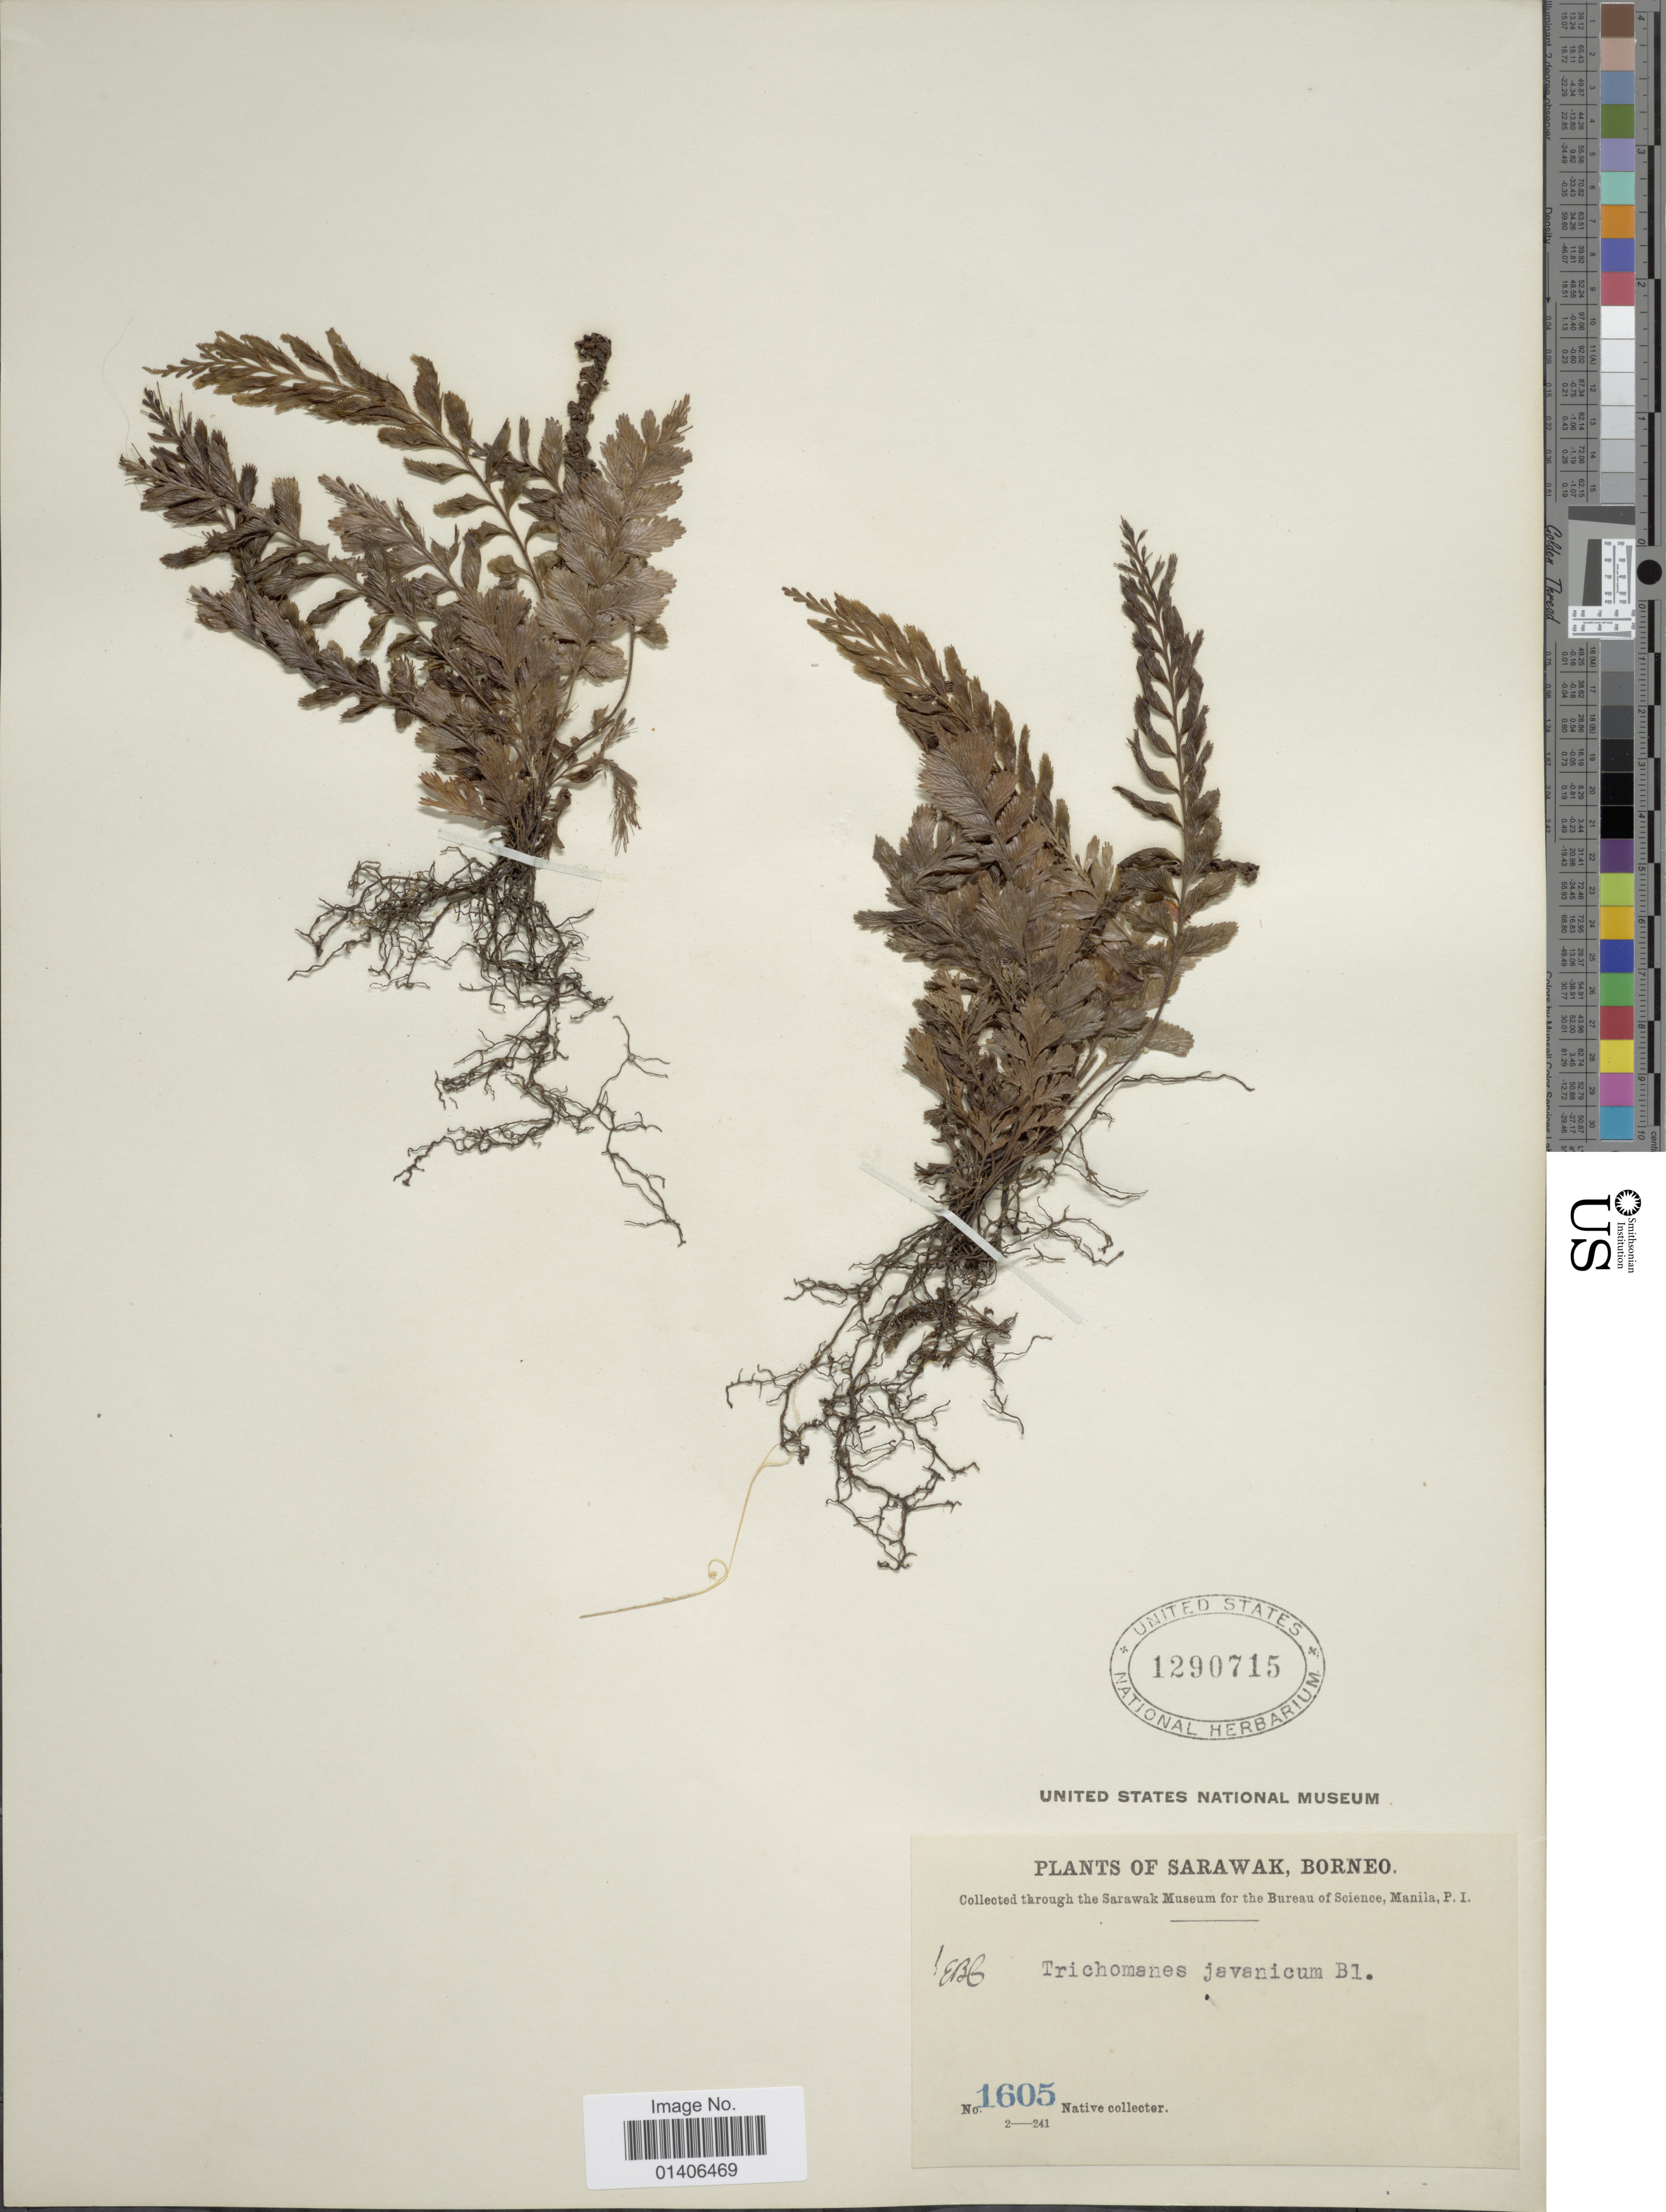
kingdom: Plantae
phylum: Tracheophyta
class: Polypodiopsida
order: Hymenophyllales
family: Hymenophyllaceae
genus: Cephalomanes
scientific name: Cephalomanes javanicum var. javanicum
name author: C. Presl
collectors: Native collector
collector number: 1605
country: Malaysia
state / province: Sarawak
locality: Borneo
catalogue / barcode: US 1290715